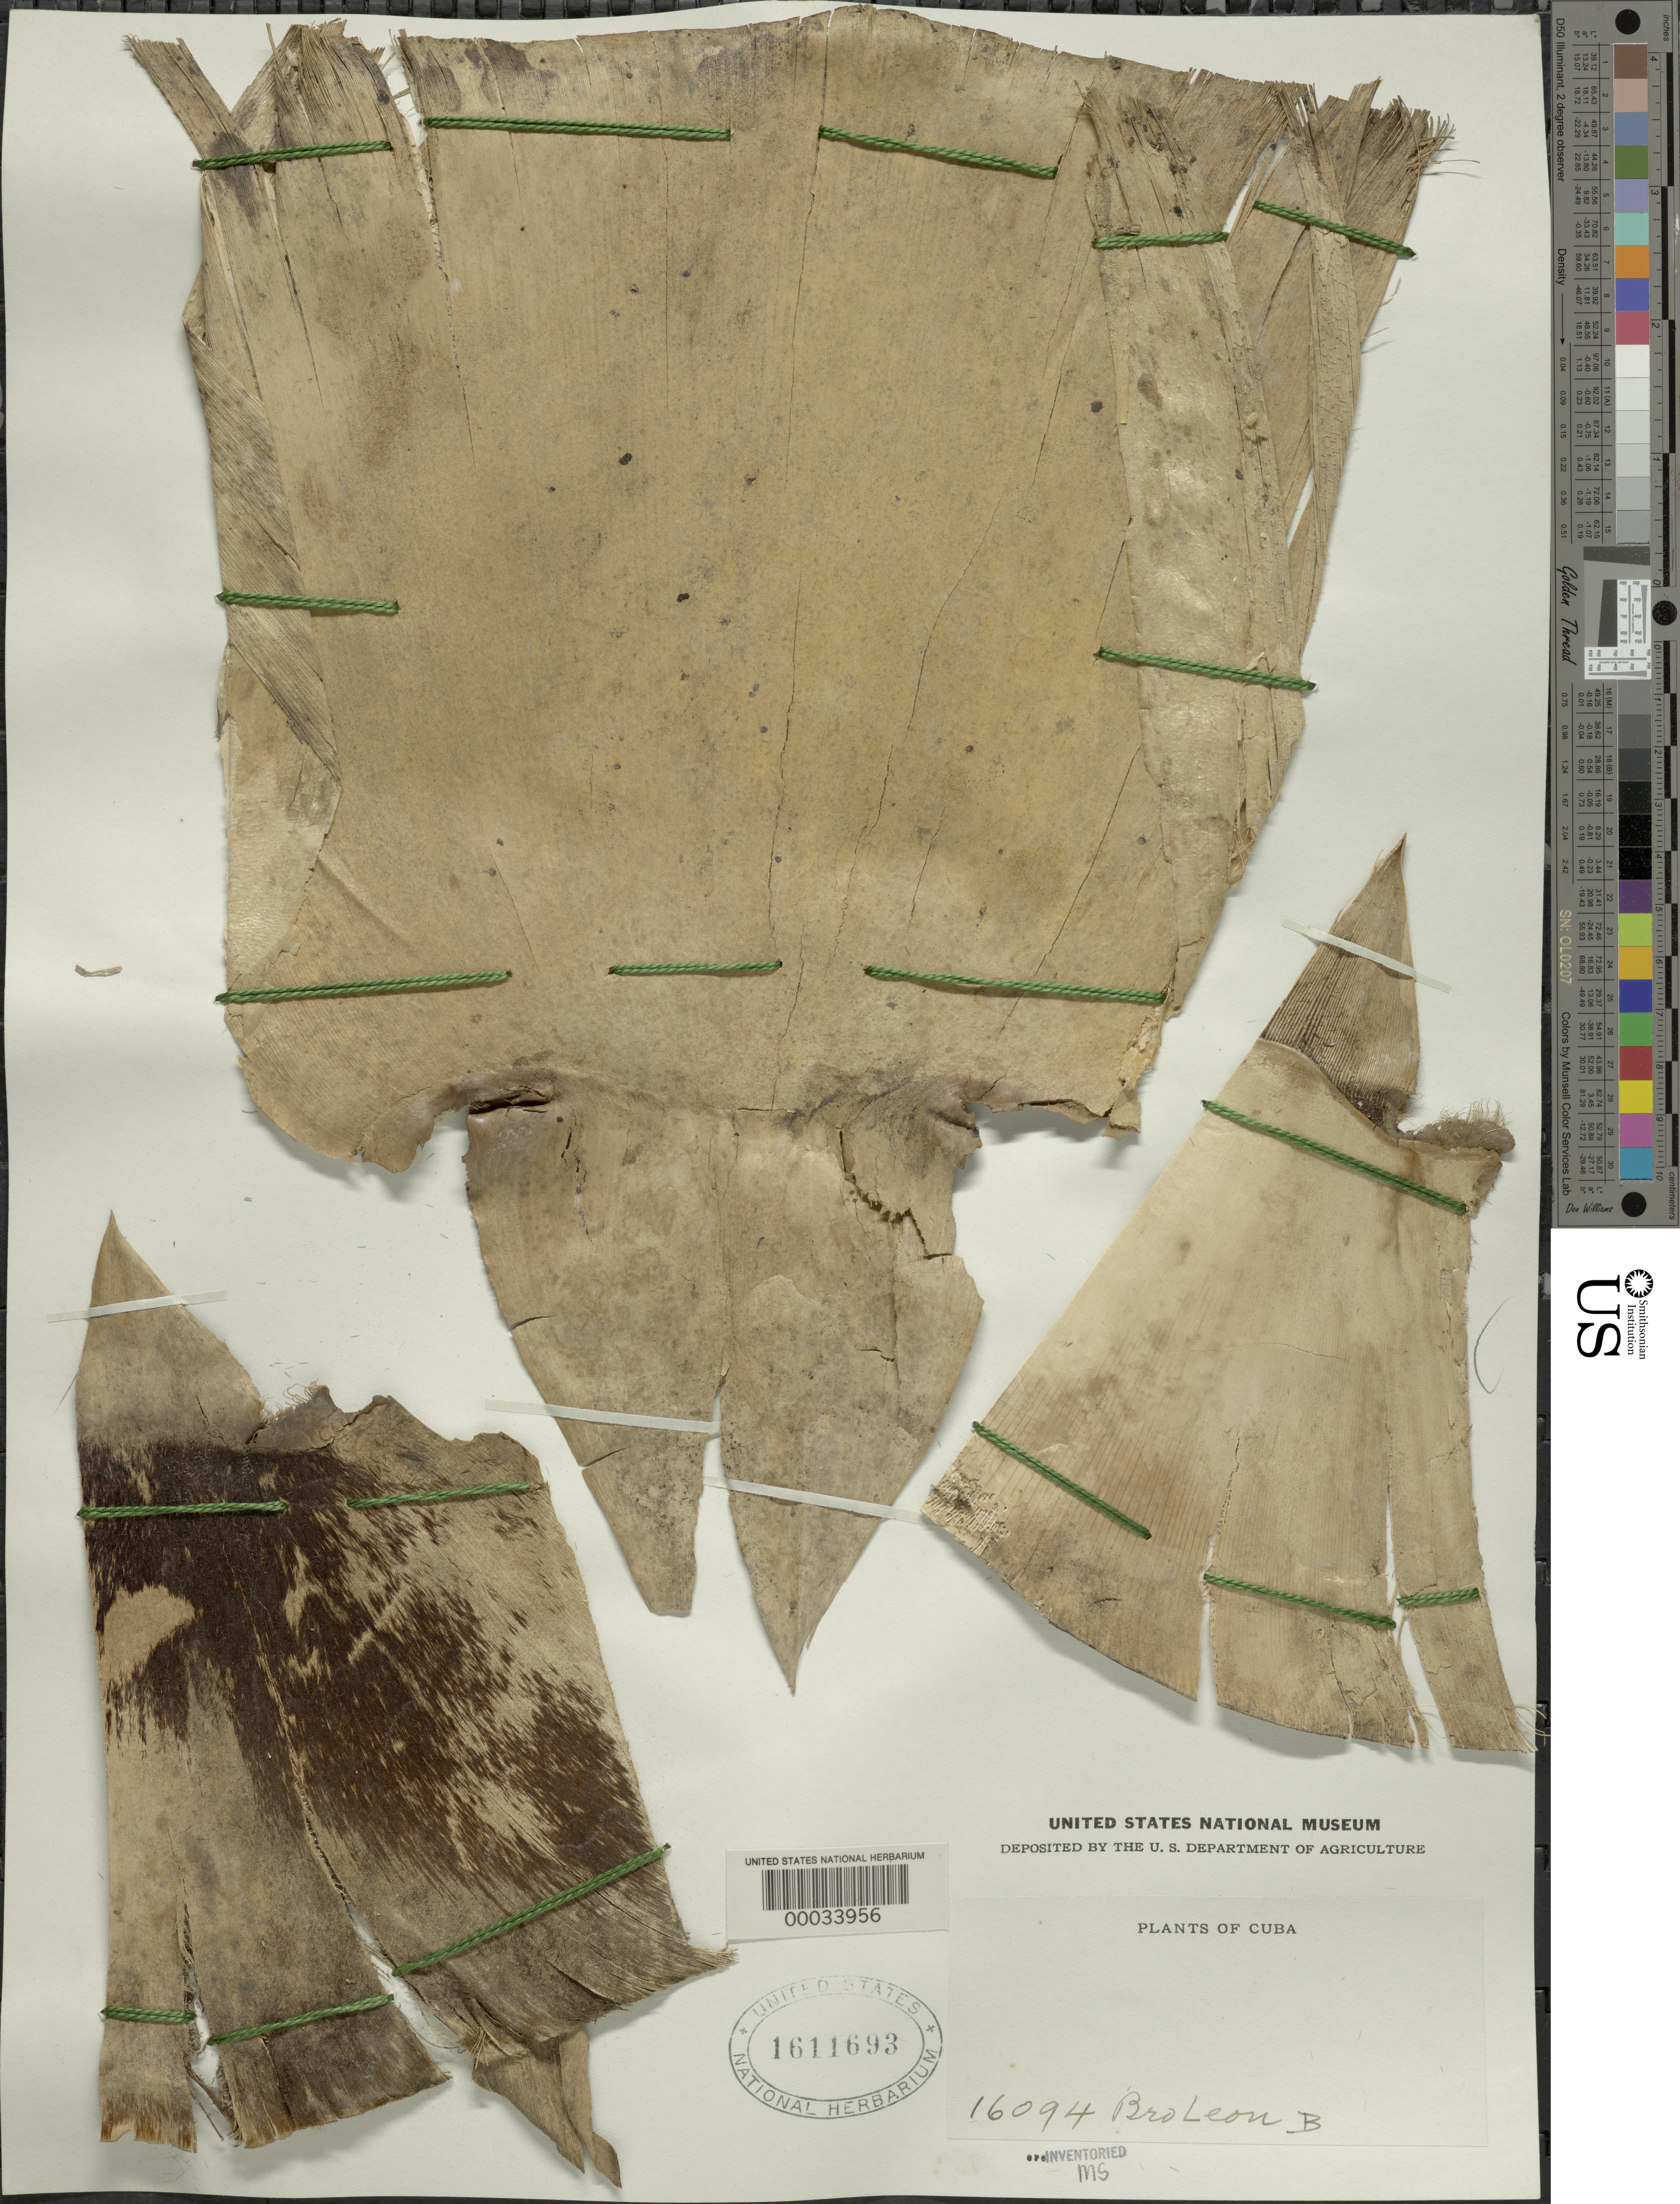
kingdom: Plantae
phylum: Tracheophyta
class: Liliopsida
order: Poales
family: Poaceae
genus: Bambusa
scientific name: Bambusa vulgaris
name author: Schrad. ex J.C. Wendl.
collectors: Bro. León & -- Porter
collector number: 16094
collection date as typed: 05 Apr 1934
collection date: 1934-04-05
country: Cuba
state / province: Pinar del Río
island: Greater Antilles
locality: Herradura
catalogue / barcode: US 1611693